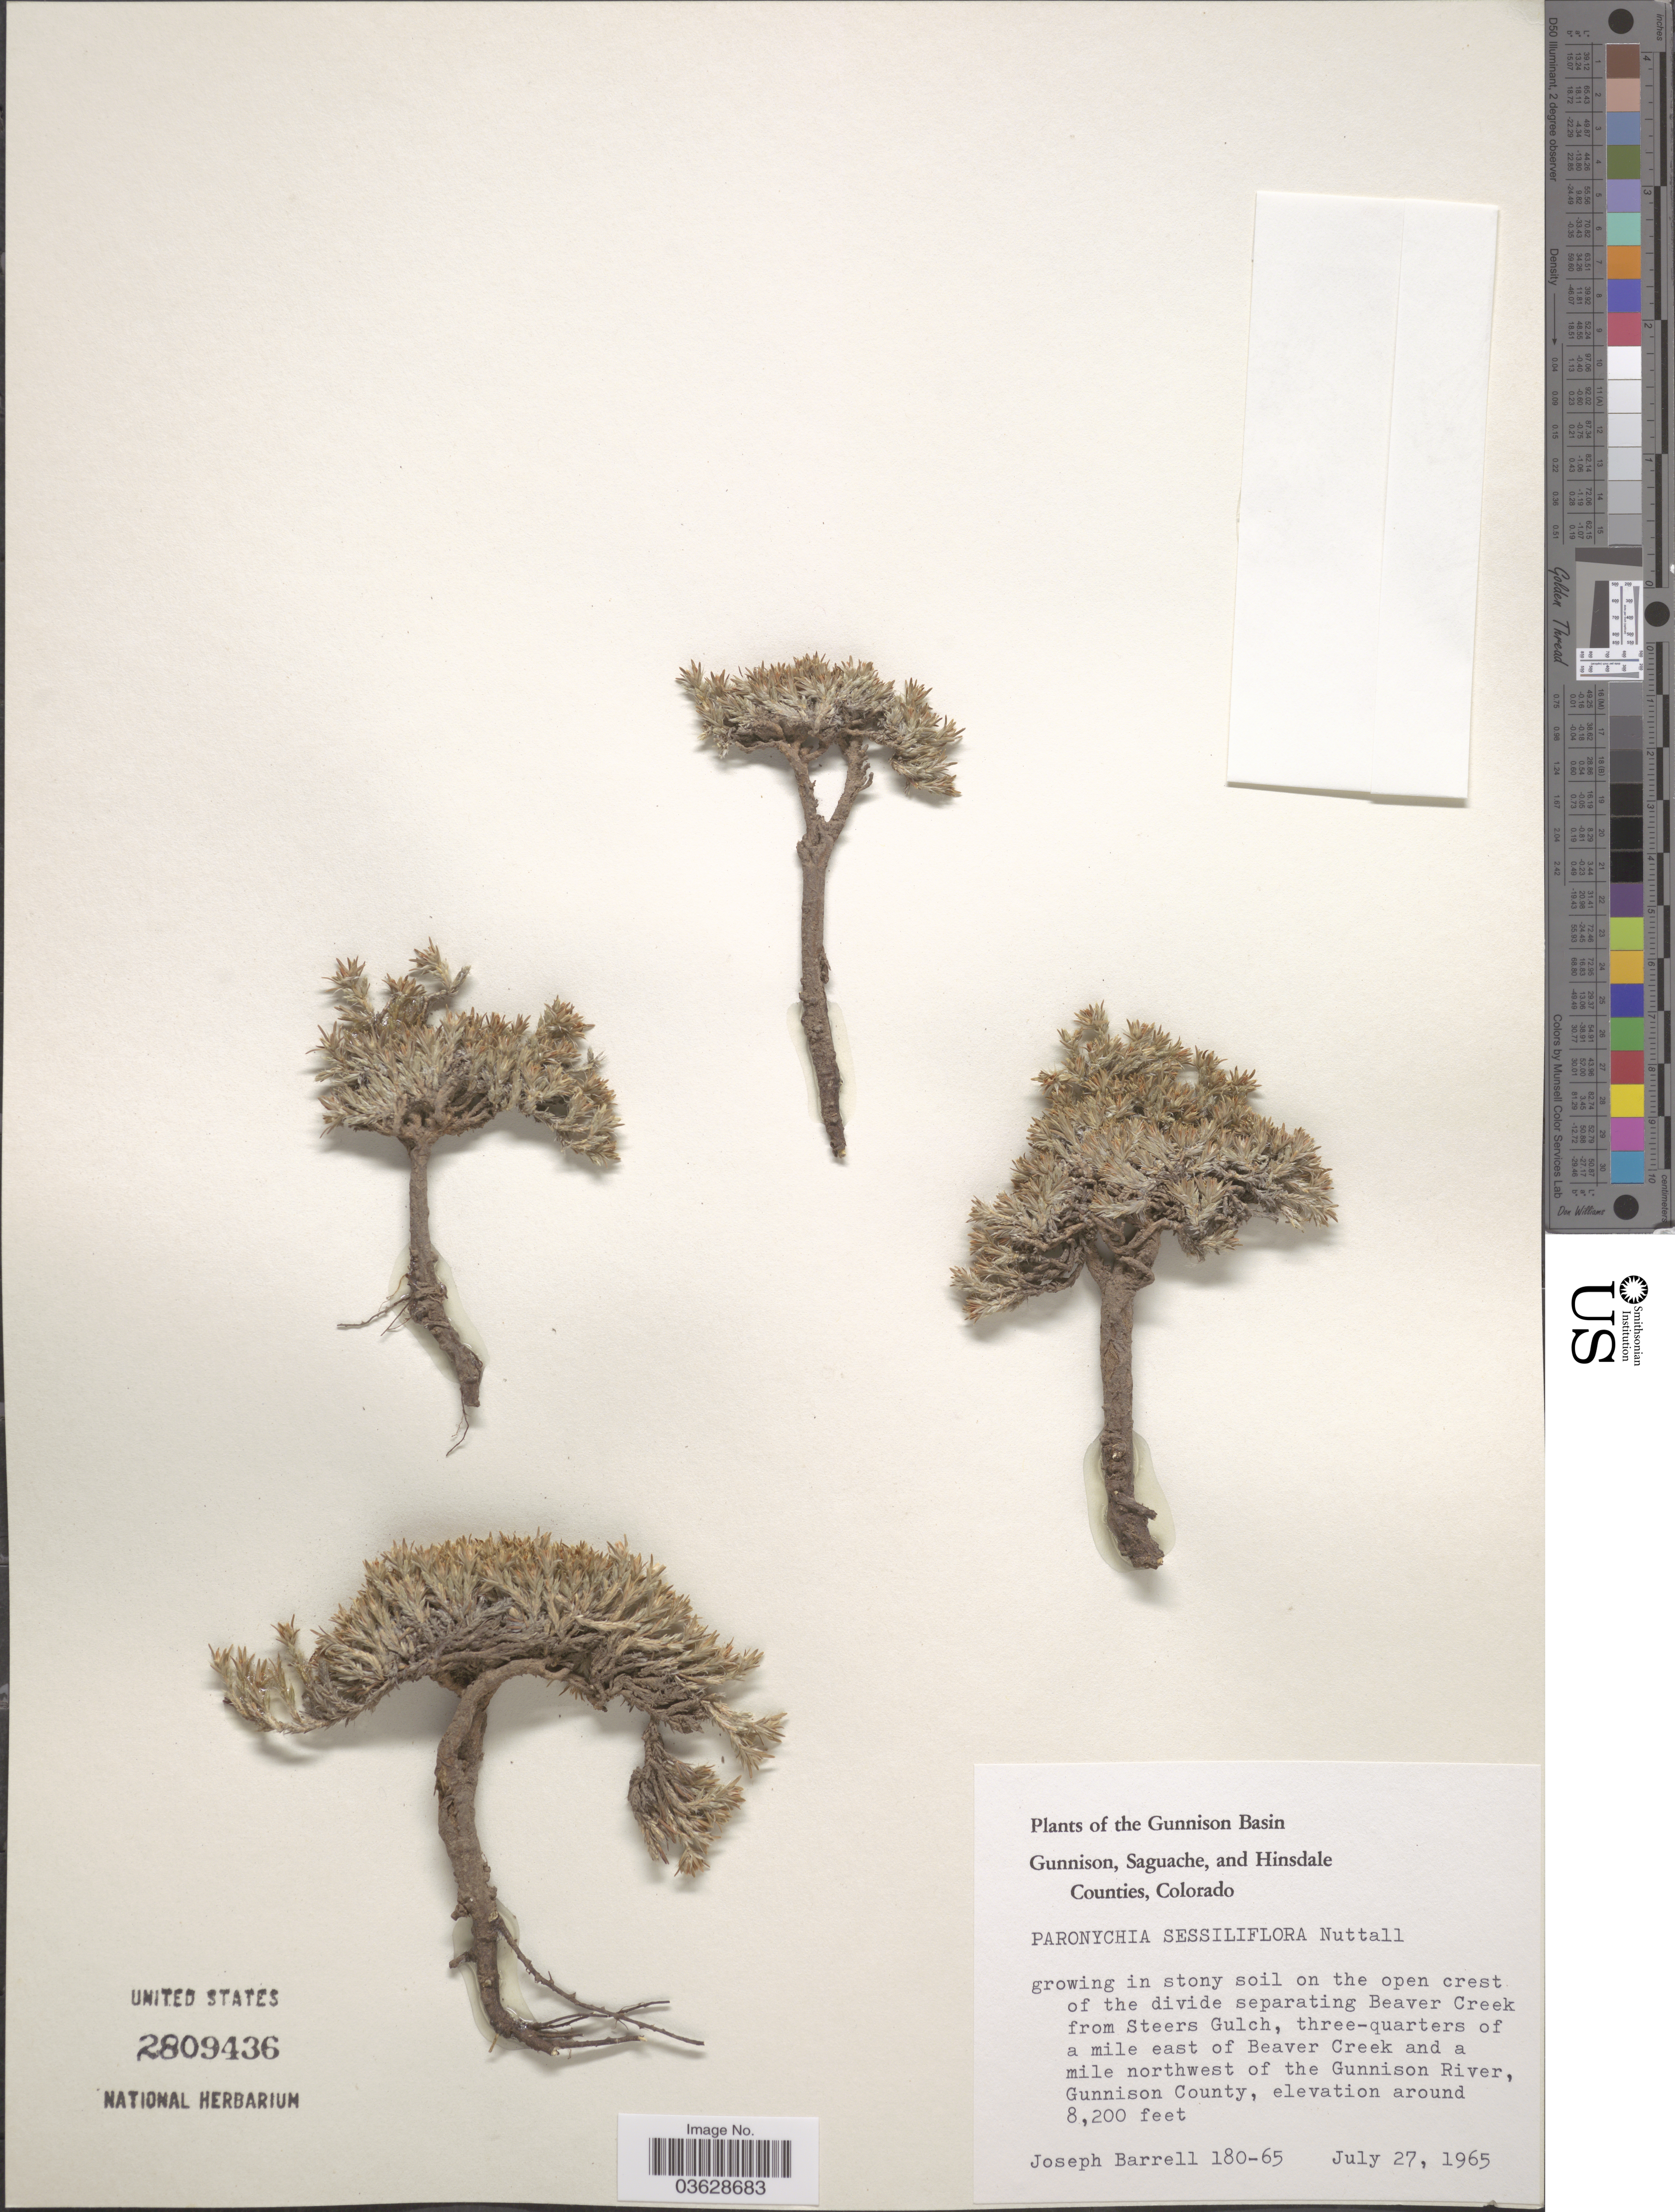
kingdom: Plantae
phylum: Tracheophyta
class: Magnoliopsida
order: Caryophyllales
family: Caryophyllaceae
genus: Paronychia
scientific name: Paronychia sessiliflora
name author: Nutt.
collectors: J. Barrell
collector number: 180-65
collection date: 1965-07-27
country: United States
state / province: Colorado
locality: The Gunnison Basin. On the open crest of the divide separating Beaver Creek from Steers Gulch, three quarters of a mile east of Beaver Creek and a mile northwest of the Gunnison River, Gunnison County.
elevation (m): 2499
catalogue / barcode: US 2809436